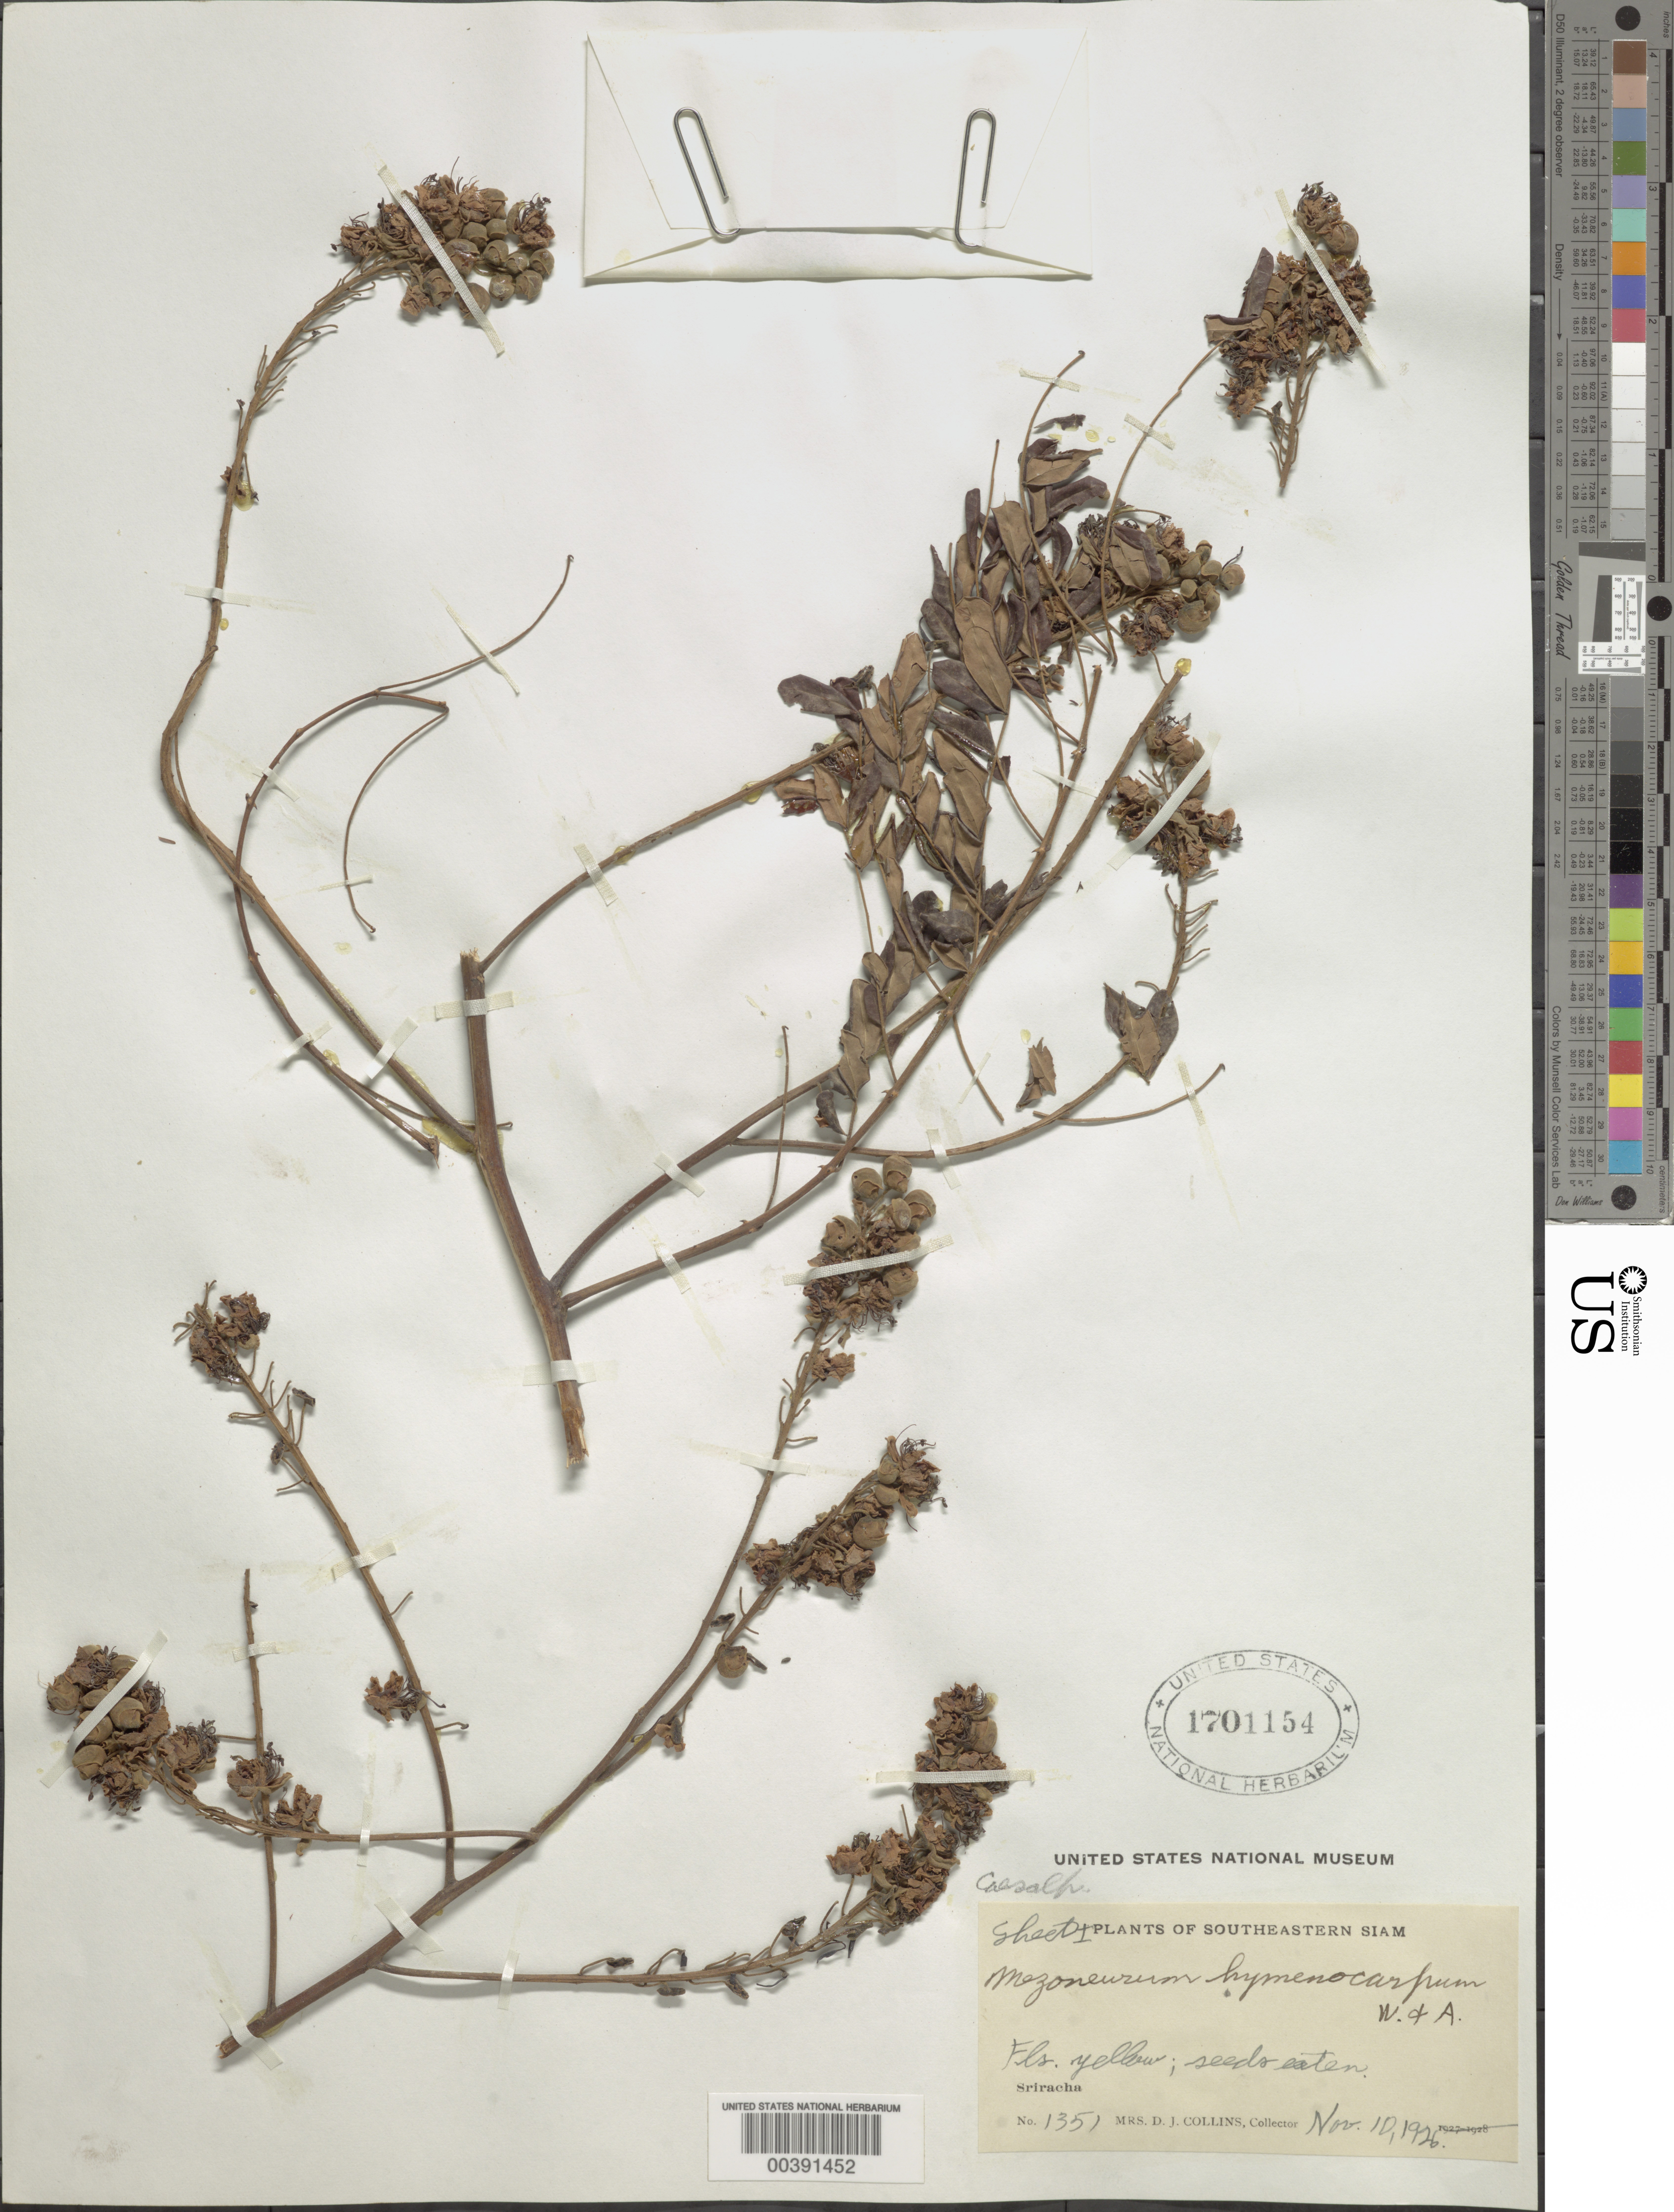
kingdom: Plantae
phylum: Tracheophyta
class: Magnoliopsida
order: Fabales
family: Fabaceae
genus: Mezoneuron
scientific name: Mezoneuron hymenocarpum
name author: Wight & Arn. ex Prain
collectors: Mrs. D. J. Collins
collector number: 1351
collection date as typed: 10 Nov 1926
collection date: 1926-11-10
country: Thailand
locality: Se siam, sriracha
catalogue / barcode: US 1701154